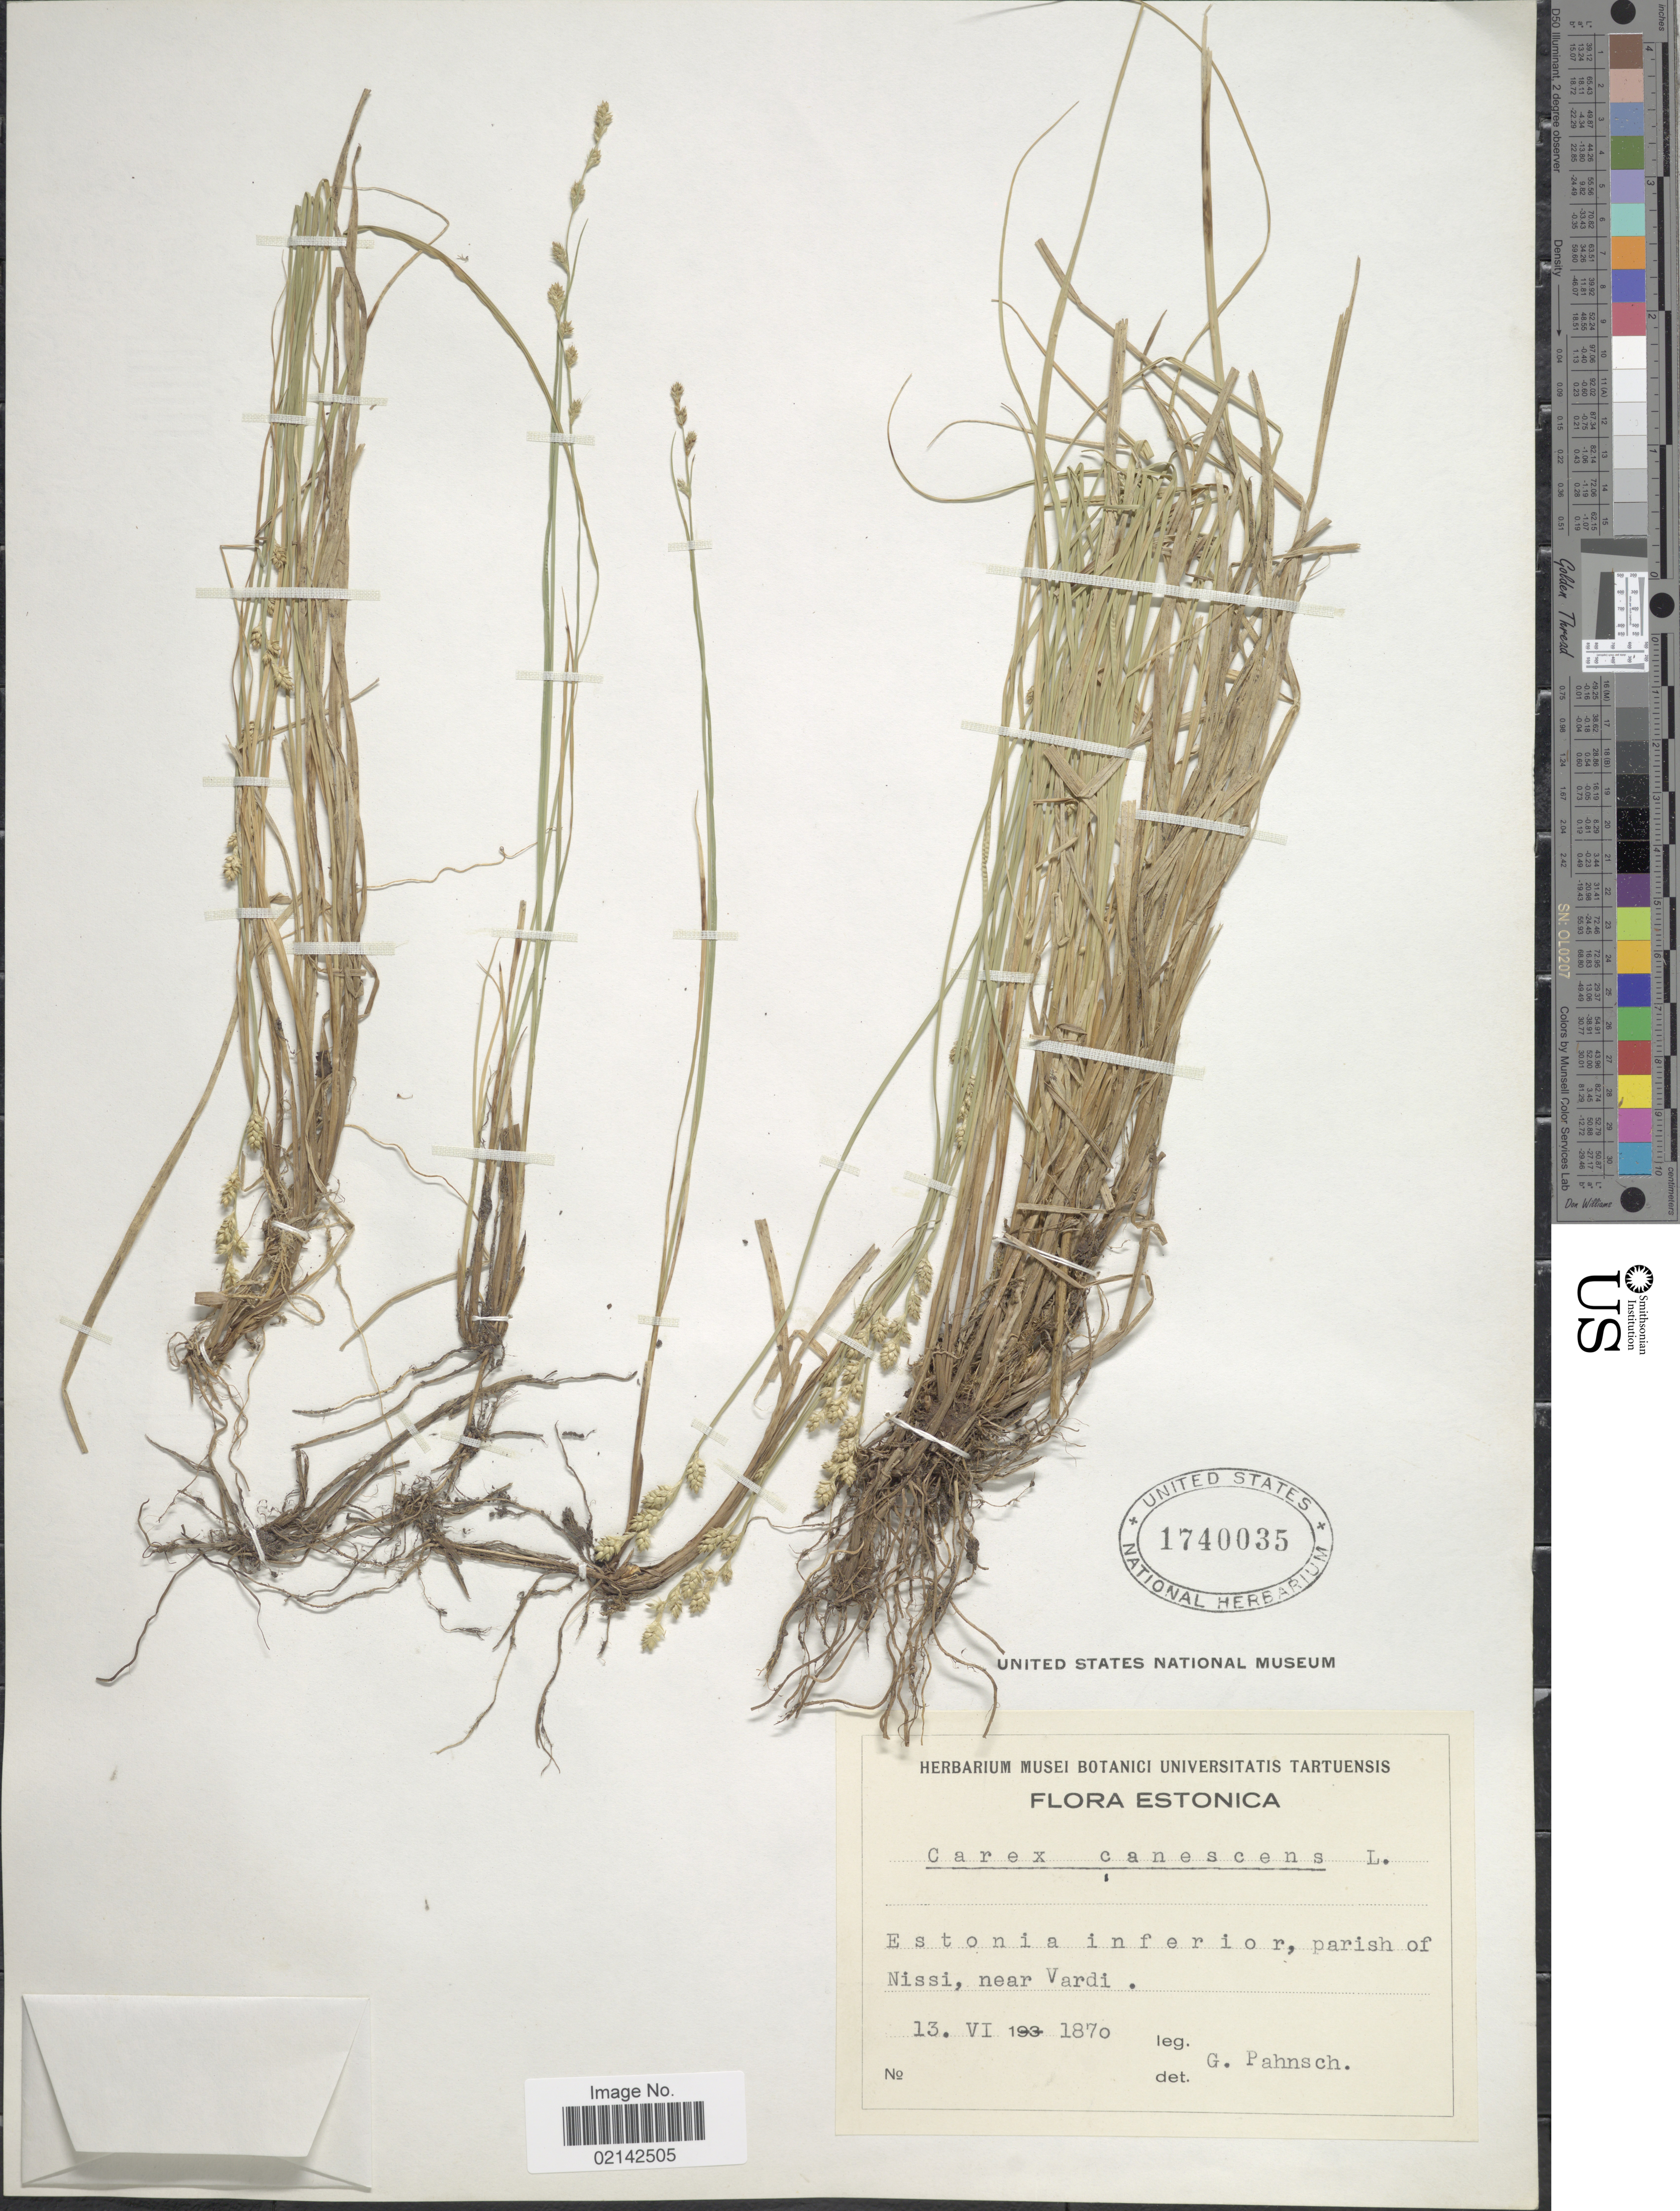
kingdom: Plantae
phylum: Tracheophyta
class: Liliopsida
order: Poales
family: Cyperaceae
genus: Carex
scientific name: Carex canescens var. canescens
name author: L.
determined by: Strong, Mark T., (BOT), Smithsonian Institution - National Museum of Natural History (UNITED STATES)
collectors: G. Pahnsch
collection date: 1870-06-13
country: Estonia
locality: Estonica, Estonia inferior, parish of Nissi, near Vardi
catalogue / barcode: US 1740035